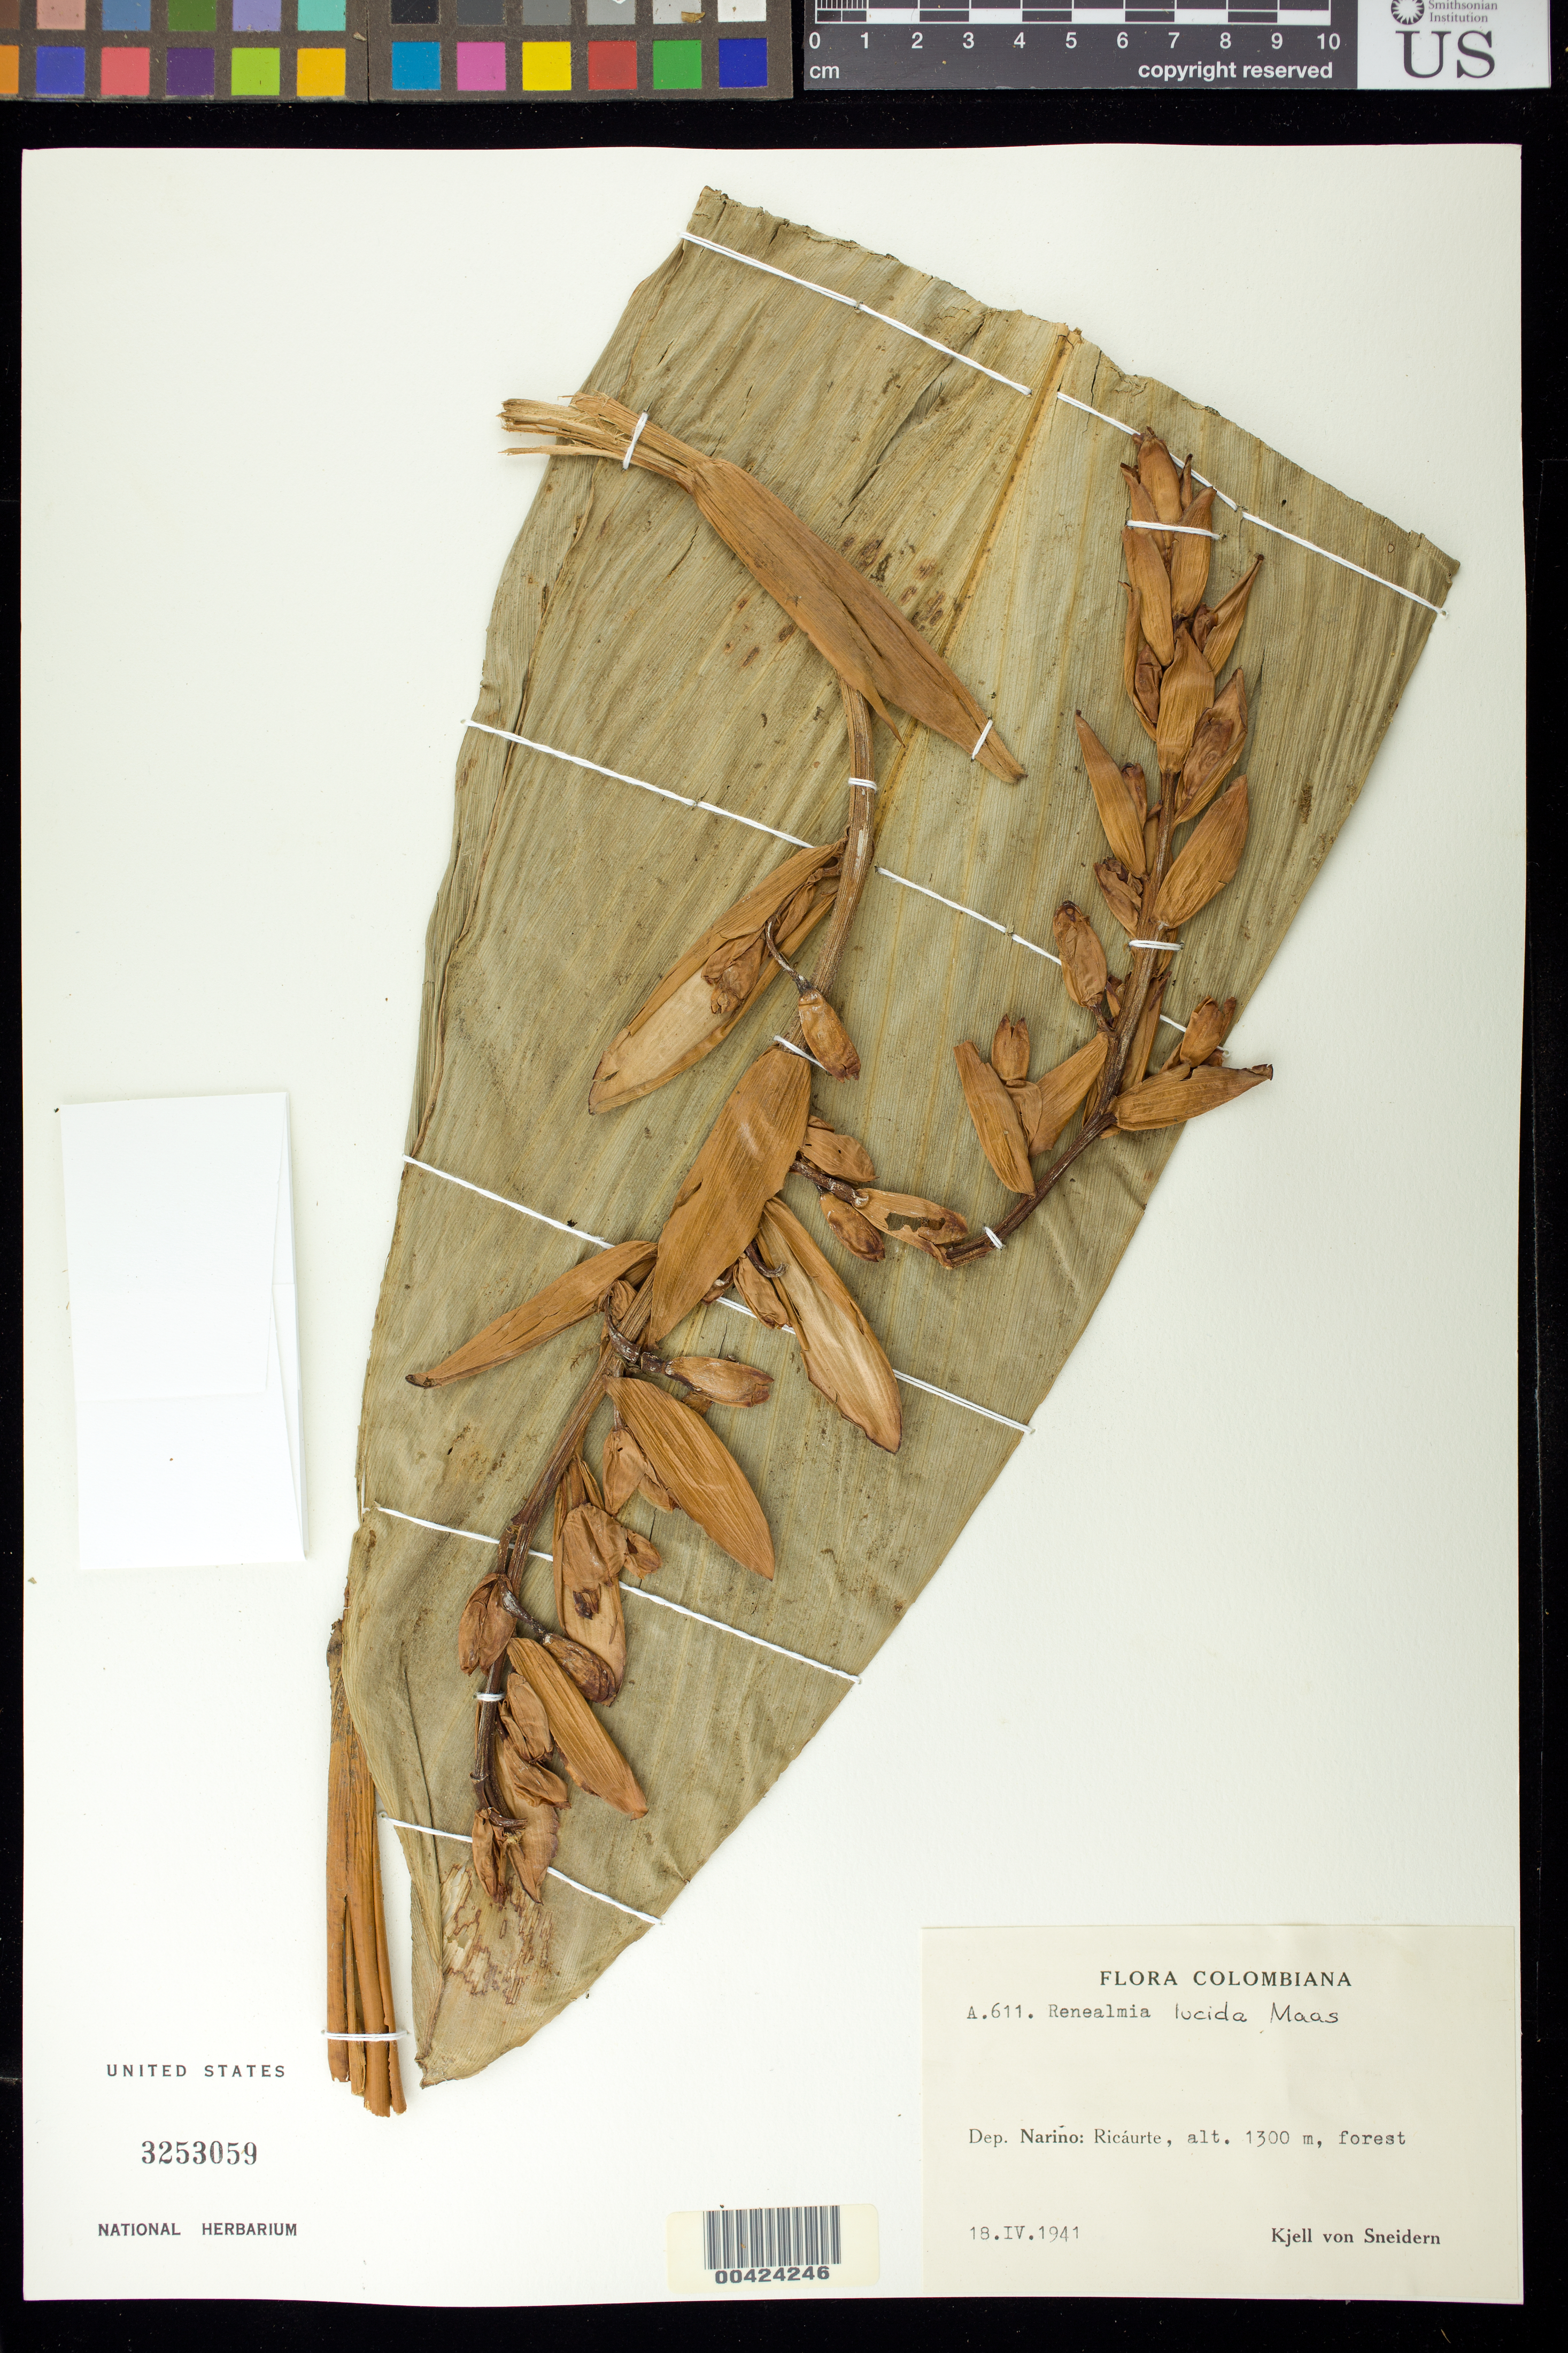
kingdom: Plantae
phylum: Tracheophyta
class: Liliopsida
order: Zingiberales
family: Zingiberaceae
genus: Renealmia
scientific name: Renealmia lucida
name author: Maas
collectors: K. von Sneidern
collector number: A.611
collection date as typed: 18 Apr 1941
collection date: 1941-04-18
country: Colombia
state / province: Nariño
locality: Ricaurte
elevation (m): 1300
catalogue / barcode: US 3253059